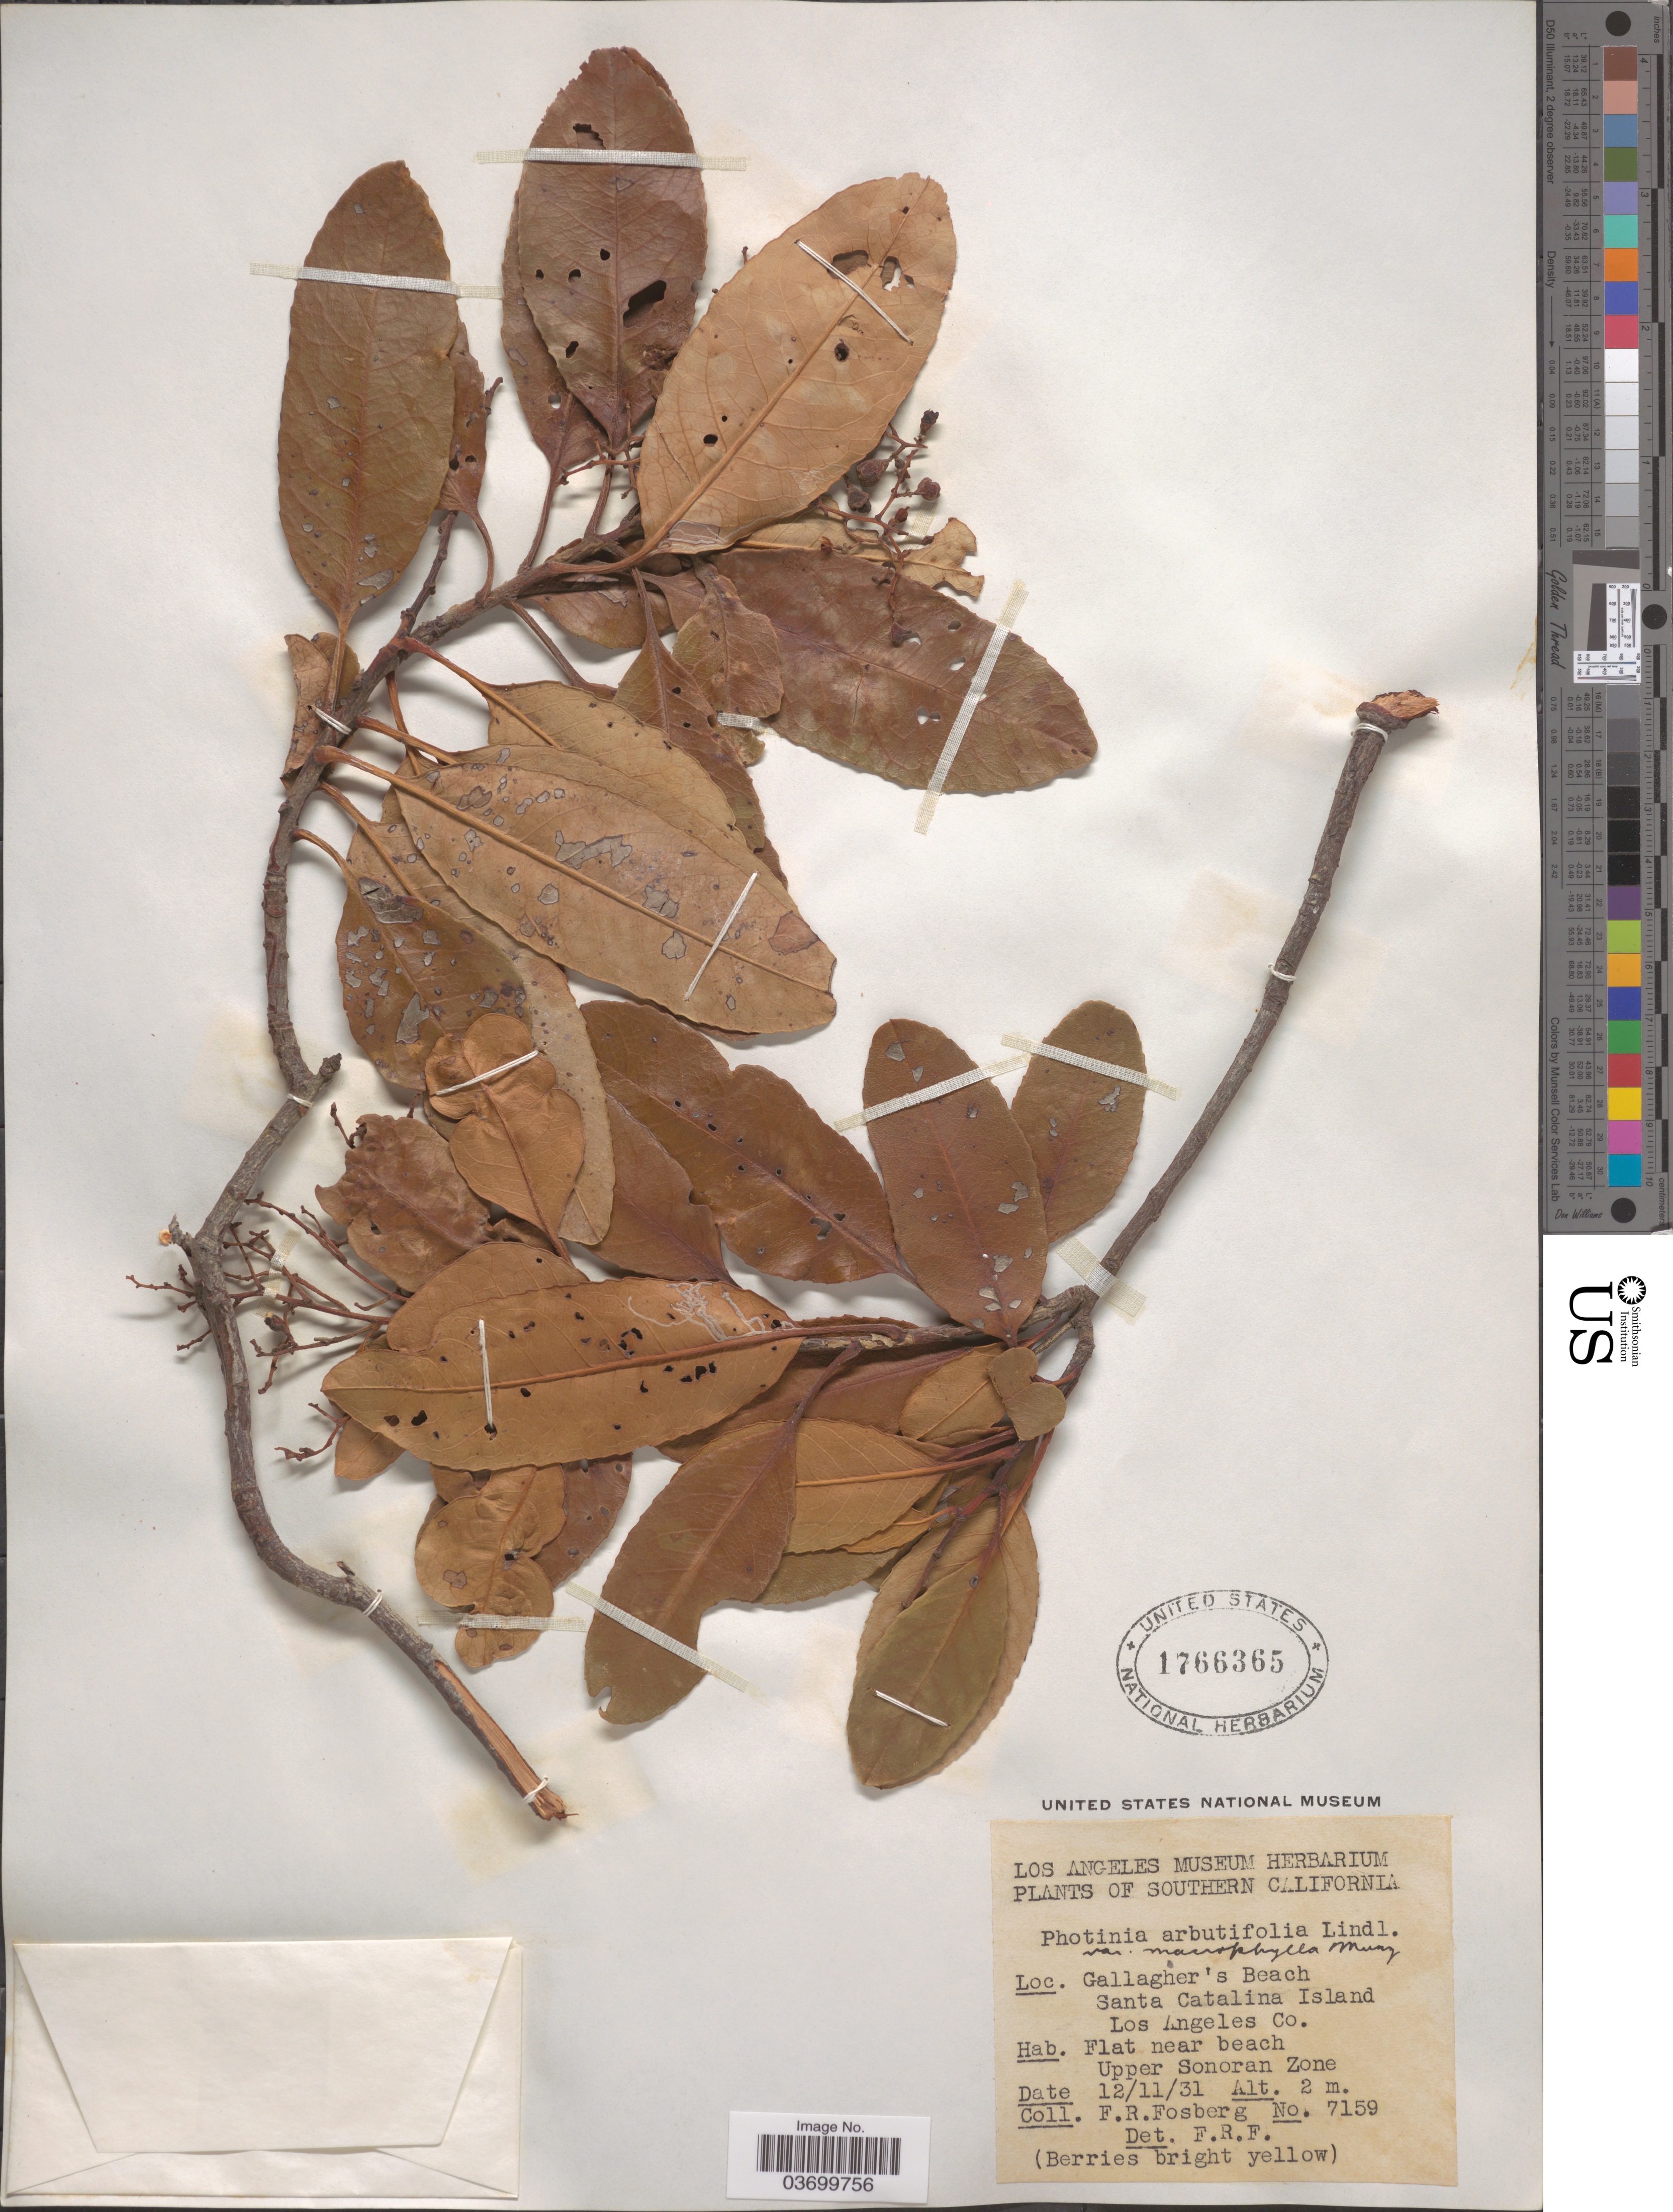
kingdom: Plantae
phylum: Tracheophyta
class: Magnoliopsida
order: Rosales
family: Rosaceae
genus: Heteromeles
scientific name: Heteromeles arbutifolia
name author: (Lindl.) Roemer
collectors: F. R. Fosberg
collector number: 7159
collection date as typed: Transcribed d/m/y: 11/12/31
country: United States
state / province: California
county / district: Los Angeles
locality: Southern California. Gallagher's Beach. Santa Catalina Island. Los Angeles Co. Flat near beach. Upper Sonoran Zone.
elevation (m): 2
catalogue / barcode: US 1766365